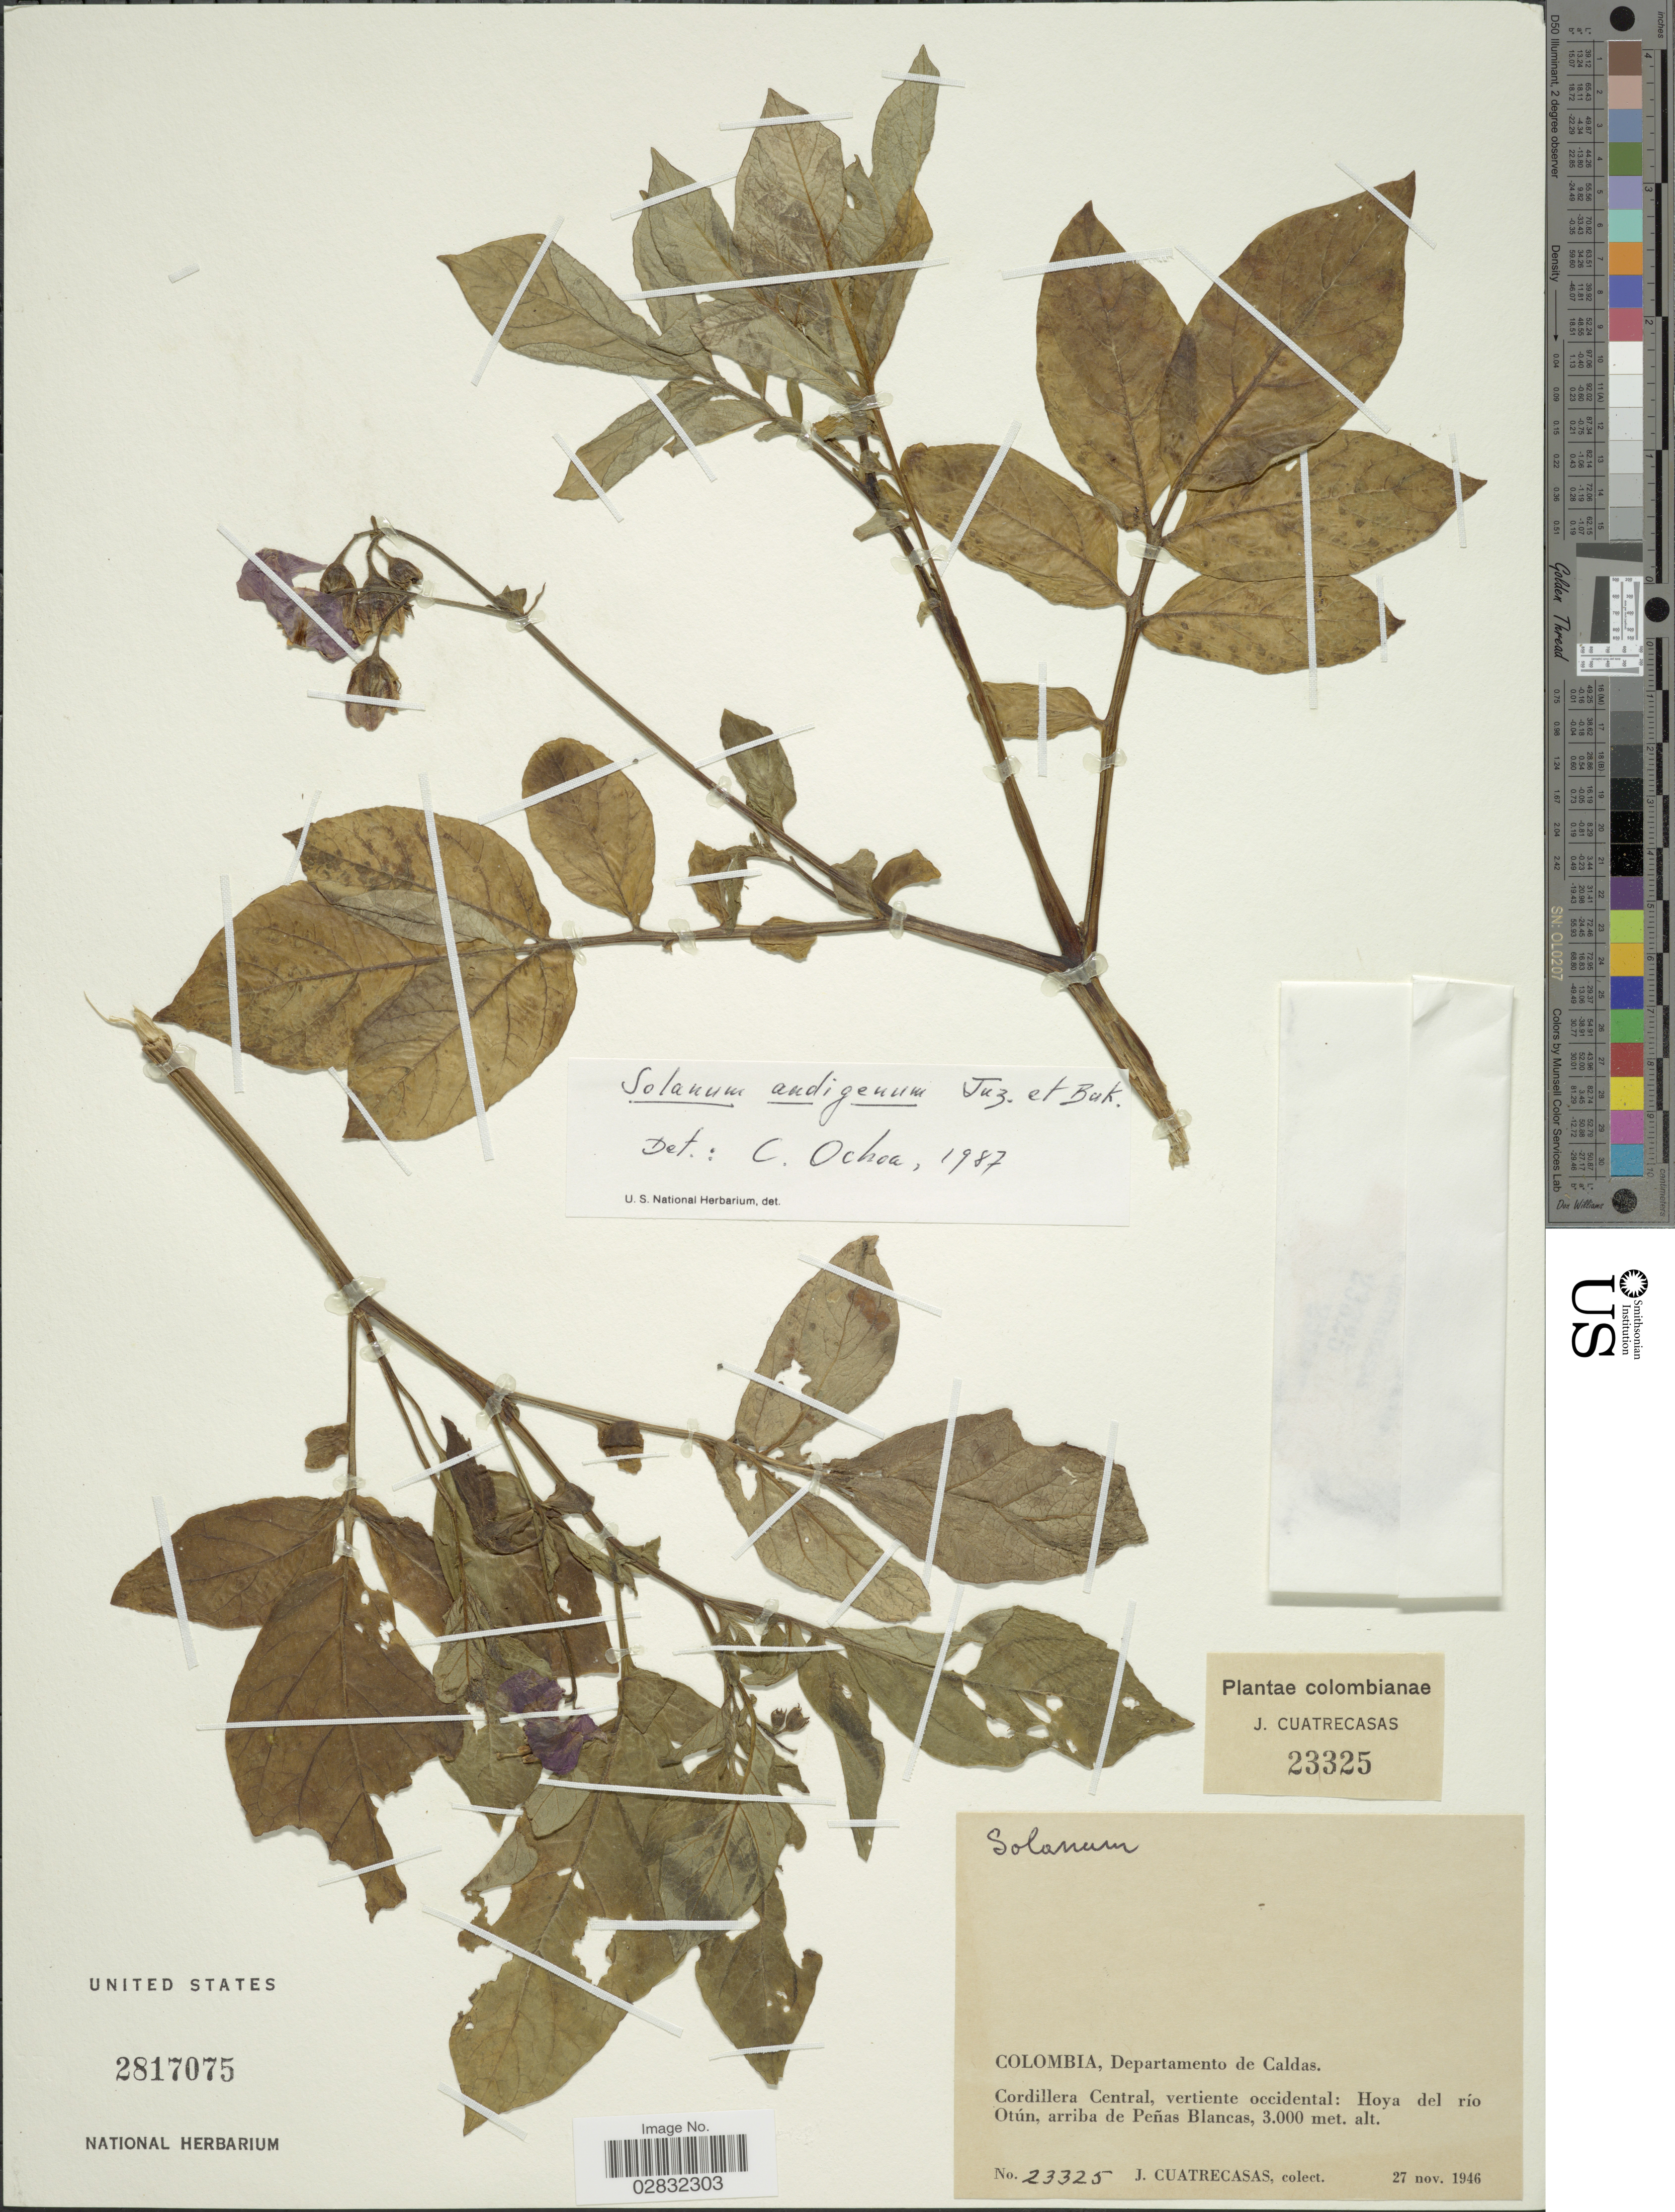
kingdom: Plantae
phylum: Tracheophyta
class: Magnoliopsida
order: Solanales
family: Solanaceae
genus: Solanum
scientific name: Solanum andigenum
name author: Juz. & Bukasov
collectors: J. Cuatrecasas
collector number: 23325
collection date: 1946-11-27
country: Colombia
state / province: Caldas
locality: Departamento de Caldas, Cordillera Central, vertiente occidental: Hoya del rio Otún, arriba de Peñas Blancas.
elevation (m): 3000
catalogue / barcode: US 2817075